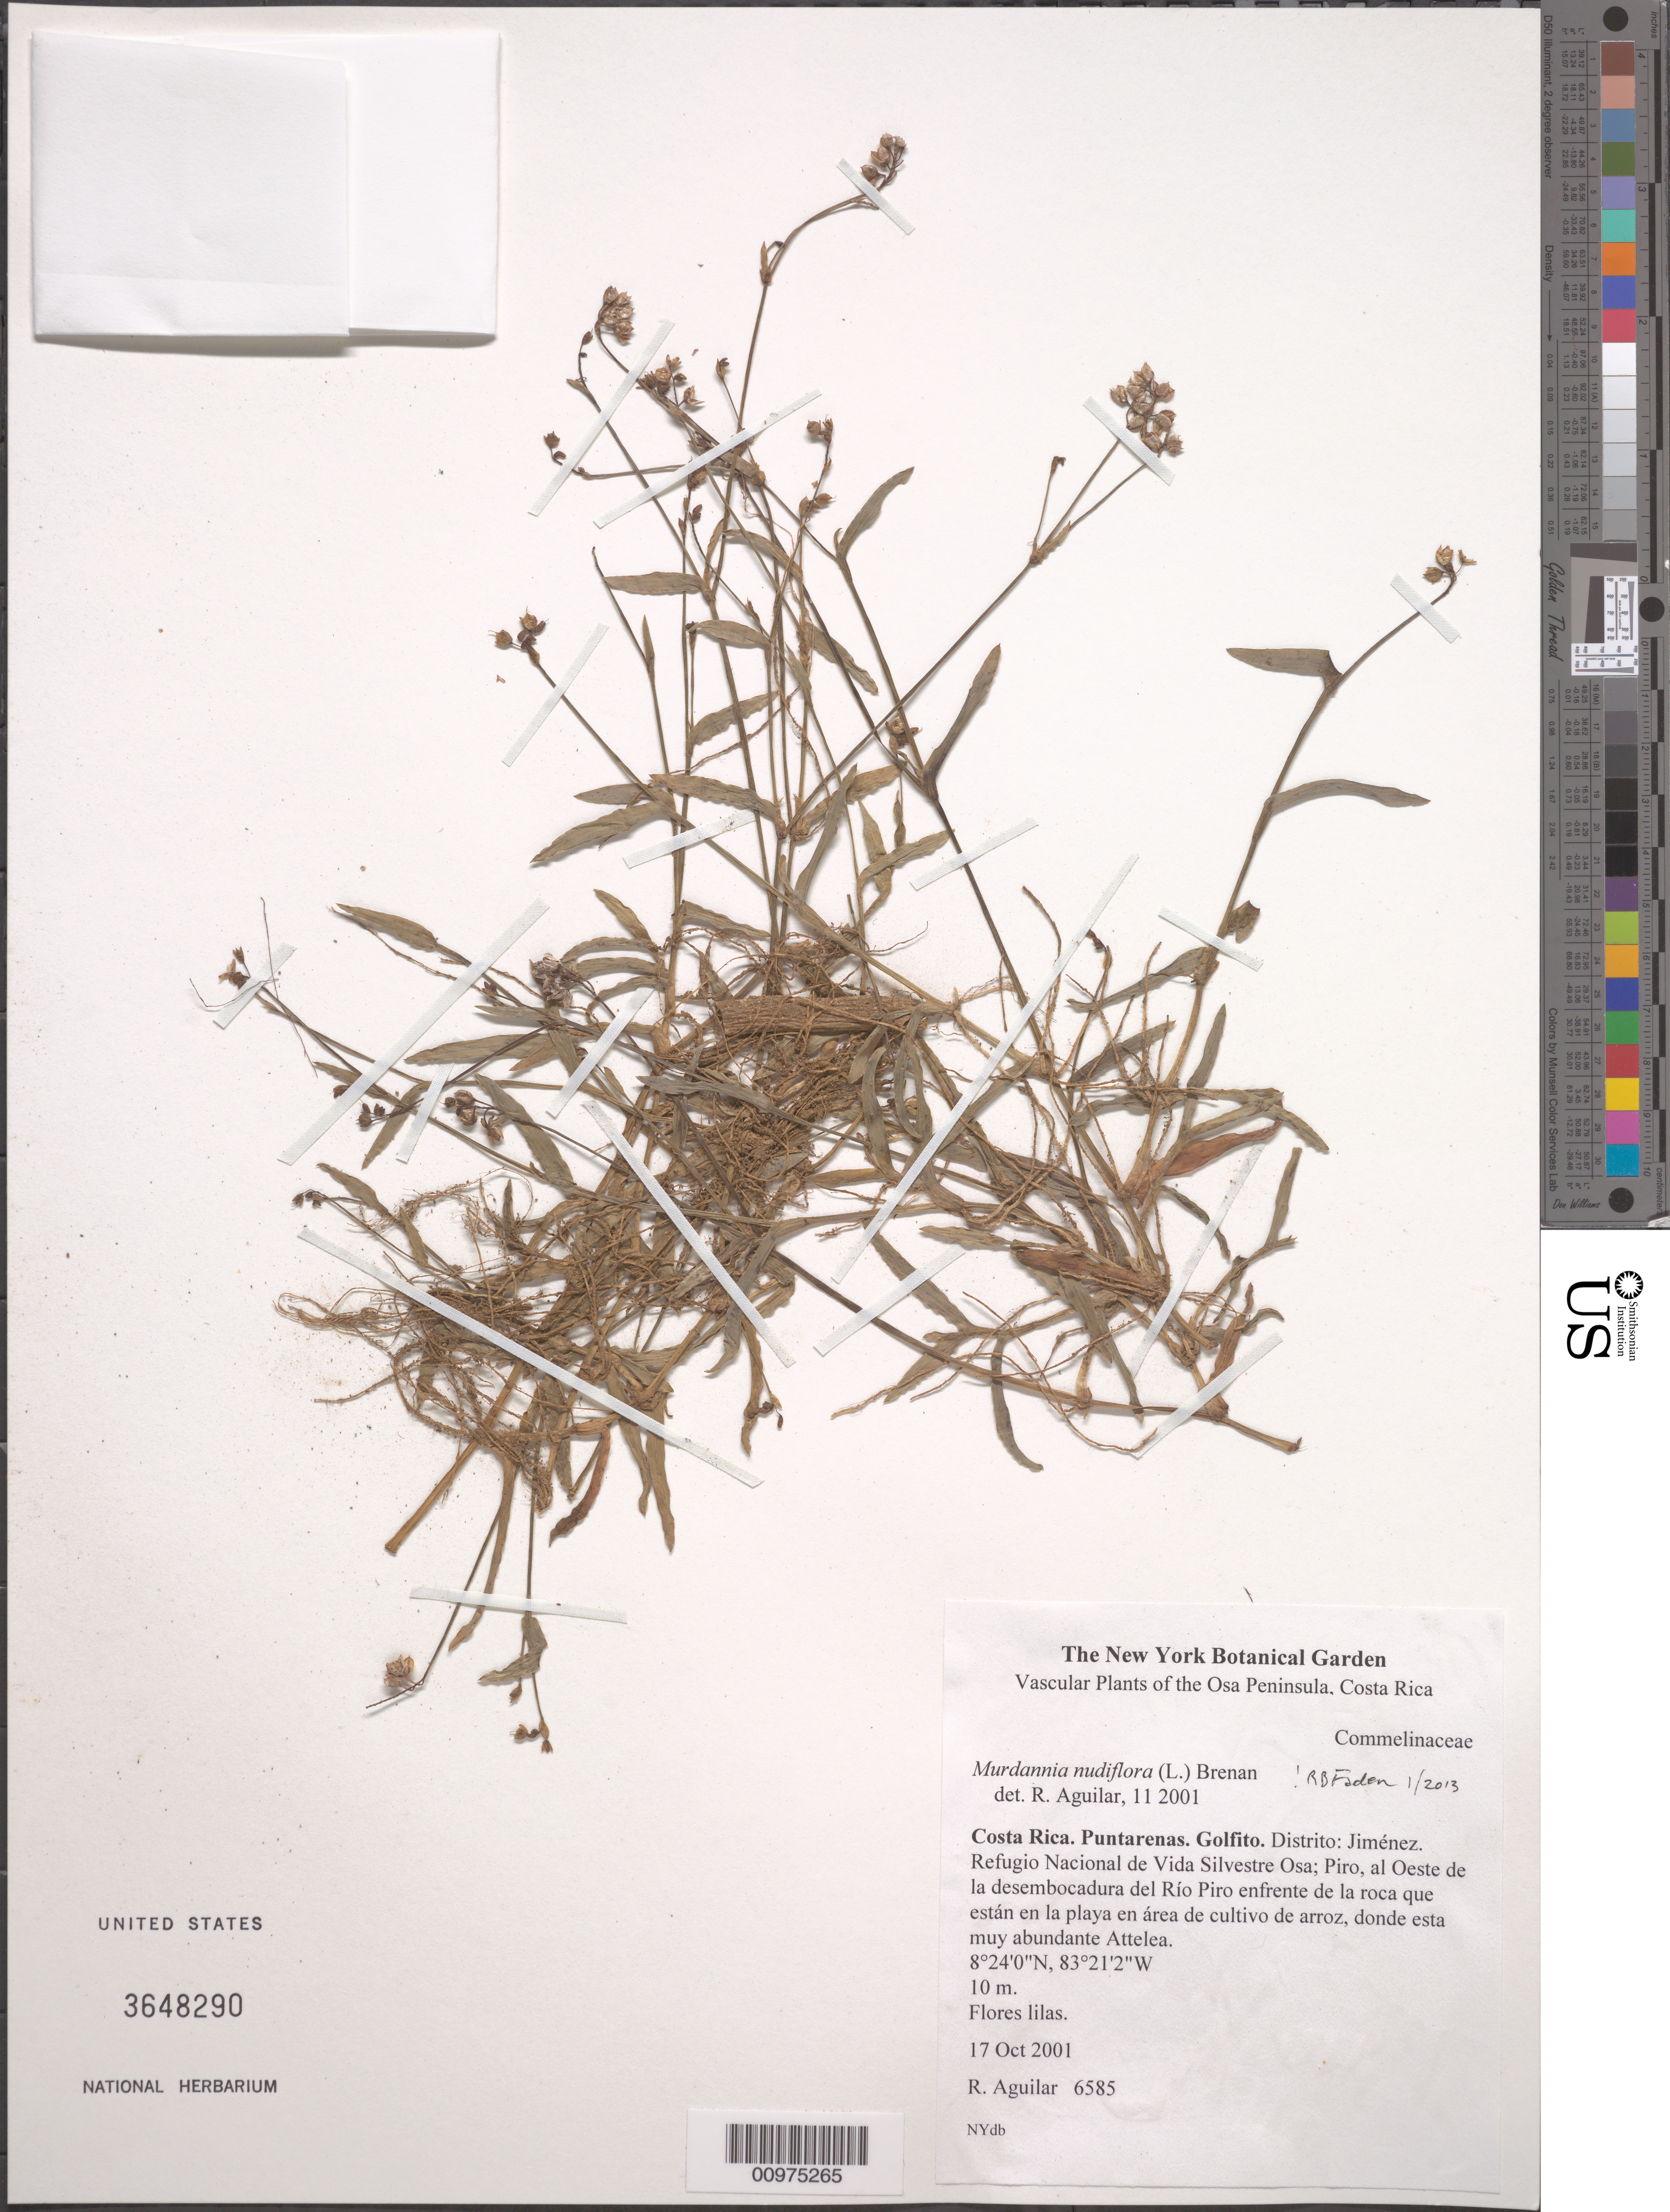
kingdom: Plantae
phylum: Tracheophyta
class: Liliopsida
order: Commelinales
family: Commelinaceae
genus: Murdannia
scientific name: Murdannia nudiflora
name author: (L.) Brenan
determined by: Faden, Robert B., (US), Smithsonian Institution - National Museum of Natural History (UNITED STATES)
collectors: R. Aguilar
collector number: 6585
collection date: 2001-10-17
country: Costa Rica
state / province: Puntarenas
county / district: Golfito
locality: Refugio Nacional de Vida Silvestre Osa; Piro, al Oeste de la desembocadura del Río Piro enfrente de la roca que están en la playa en área de cultigvo de arroz, donde esta muy abundante Attelea.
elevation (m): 10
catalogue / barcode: US 3648290